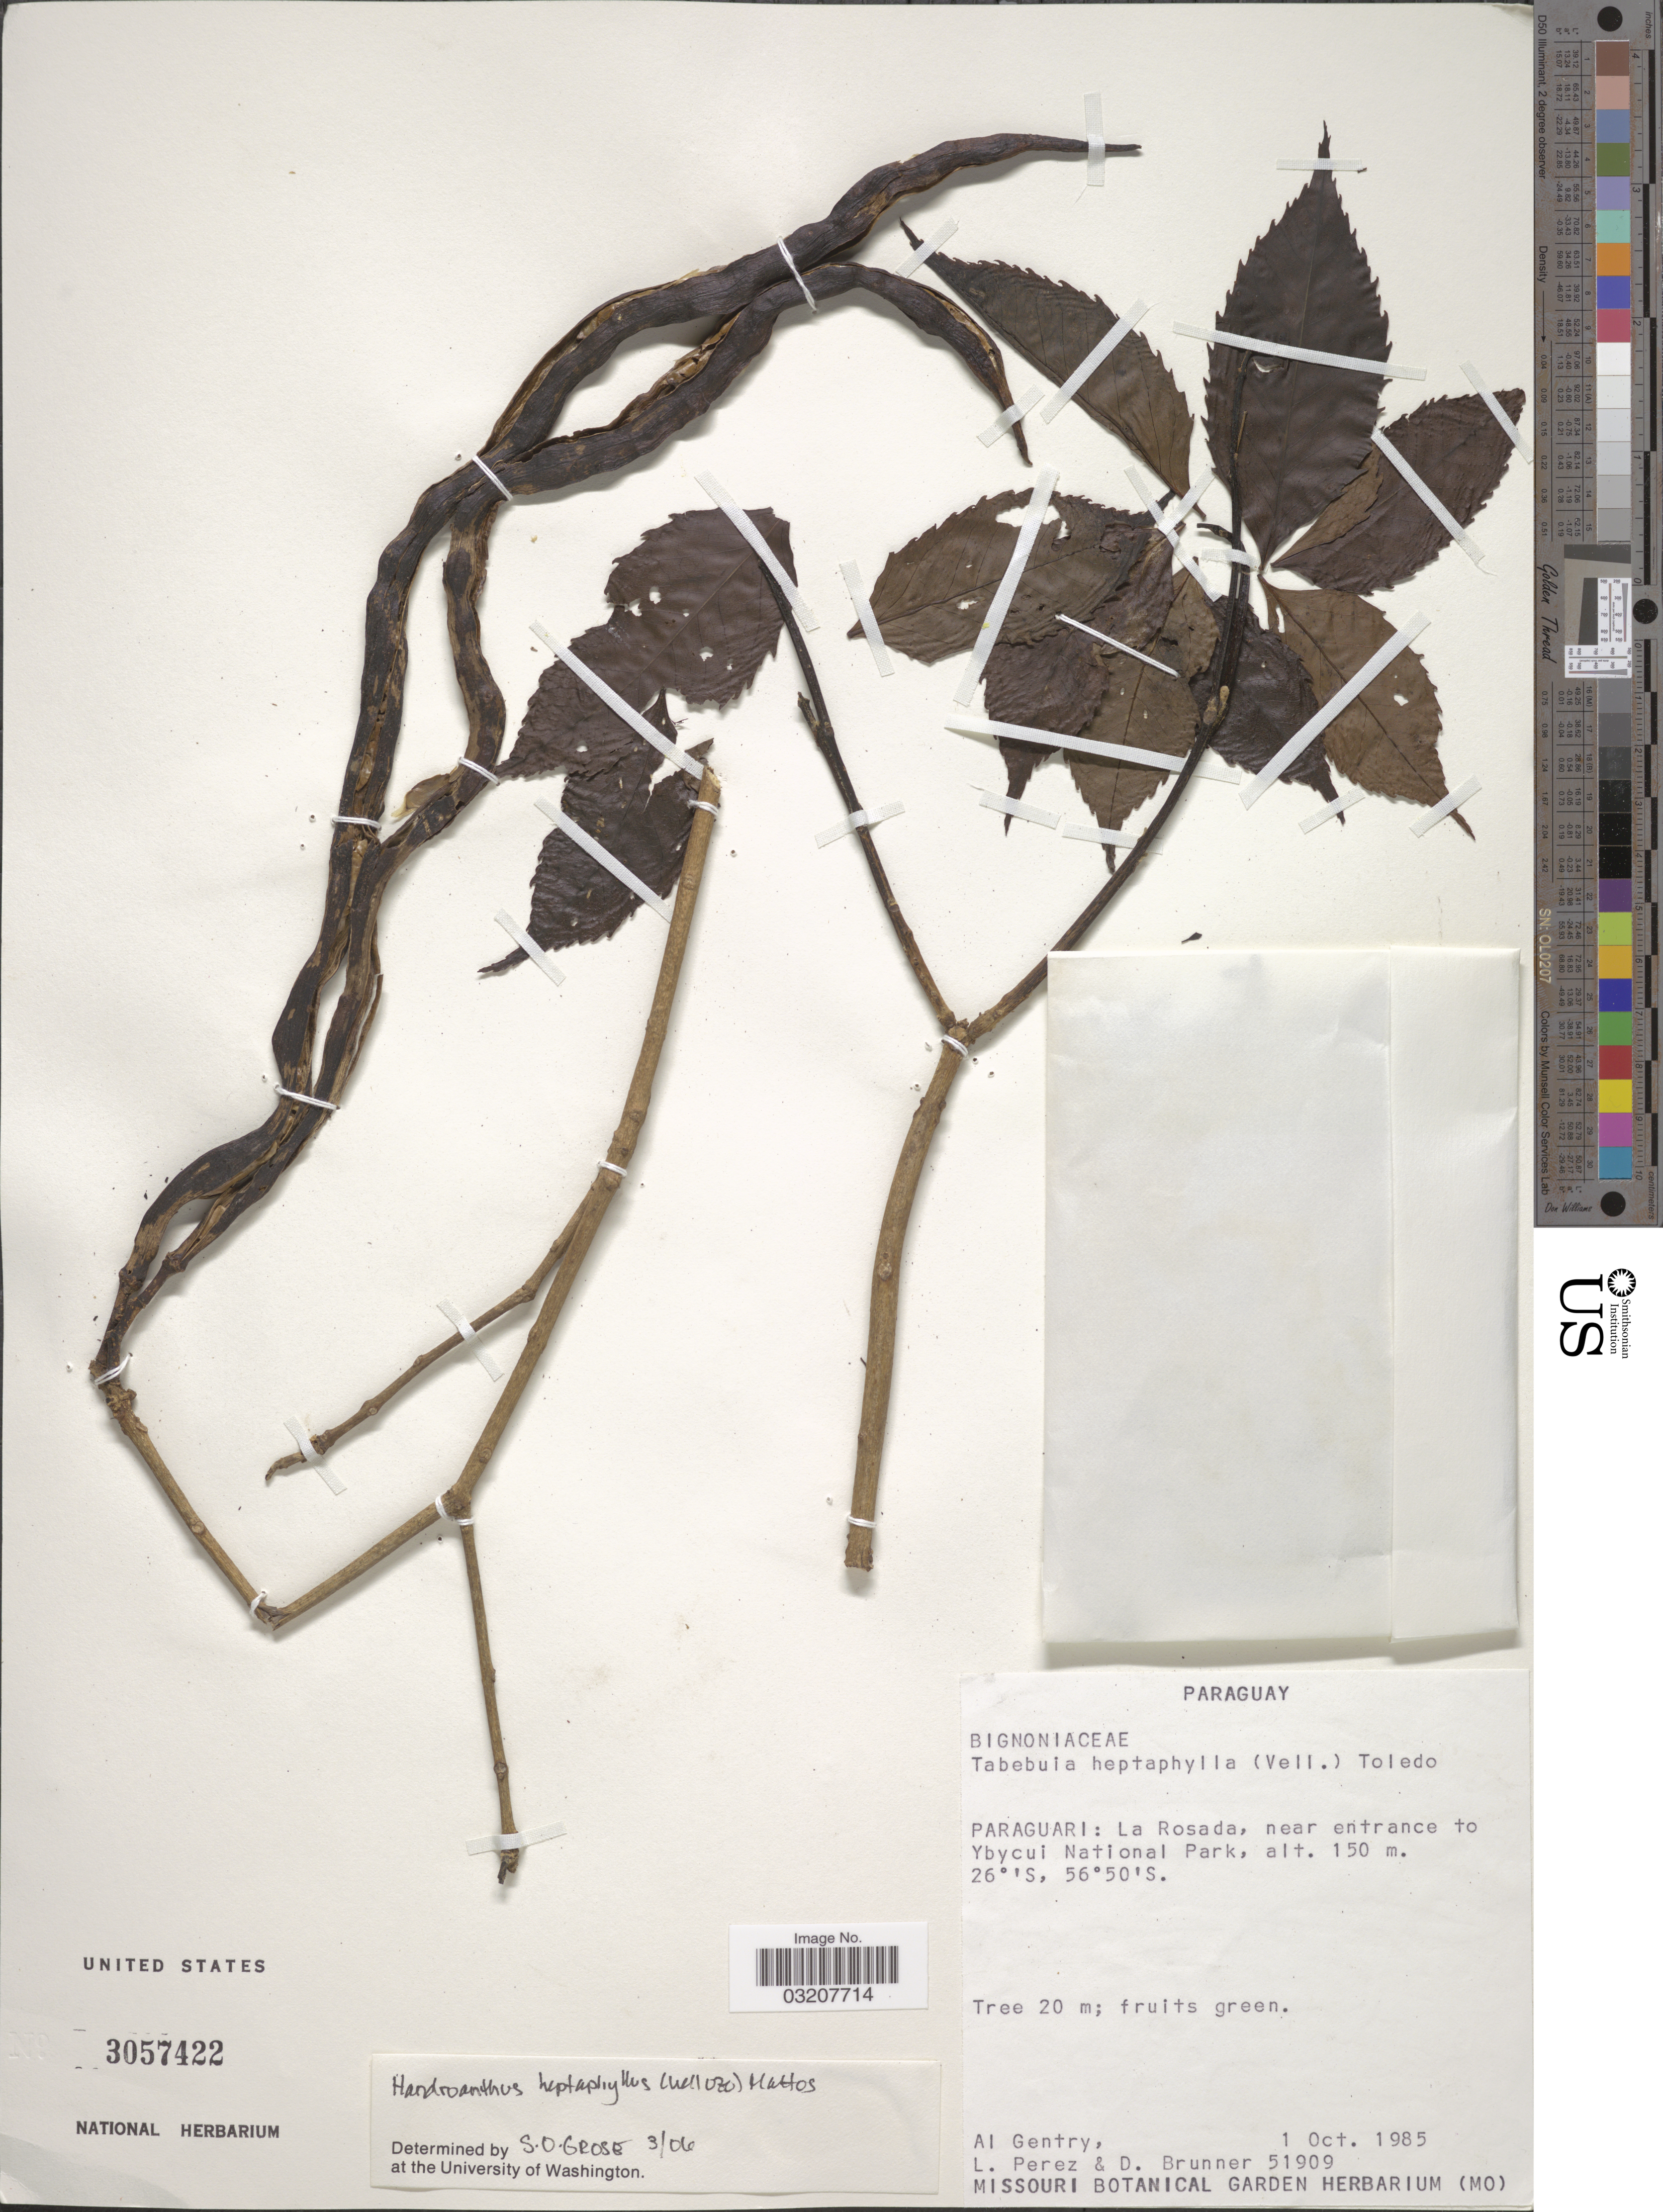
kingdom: Plantae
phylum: Tracheophyta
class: Magnoliopsida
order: Lamiales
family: Bignoniaceae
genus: Handroanthus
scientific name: Handroanthus heptaphyllus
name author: (Vell.) Mattos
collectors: A. H. Gentry, L. Perez & D. Brunner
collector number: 51909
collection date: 1985-10-01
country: Paraguay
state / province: Paraguari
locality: La Rosada, near entrance to Ybycui National Park.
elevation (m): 150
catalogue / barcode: US 3057422